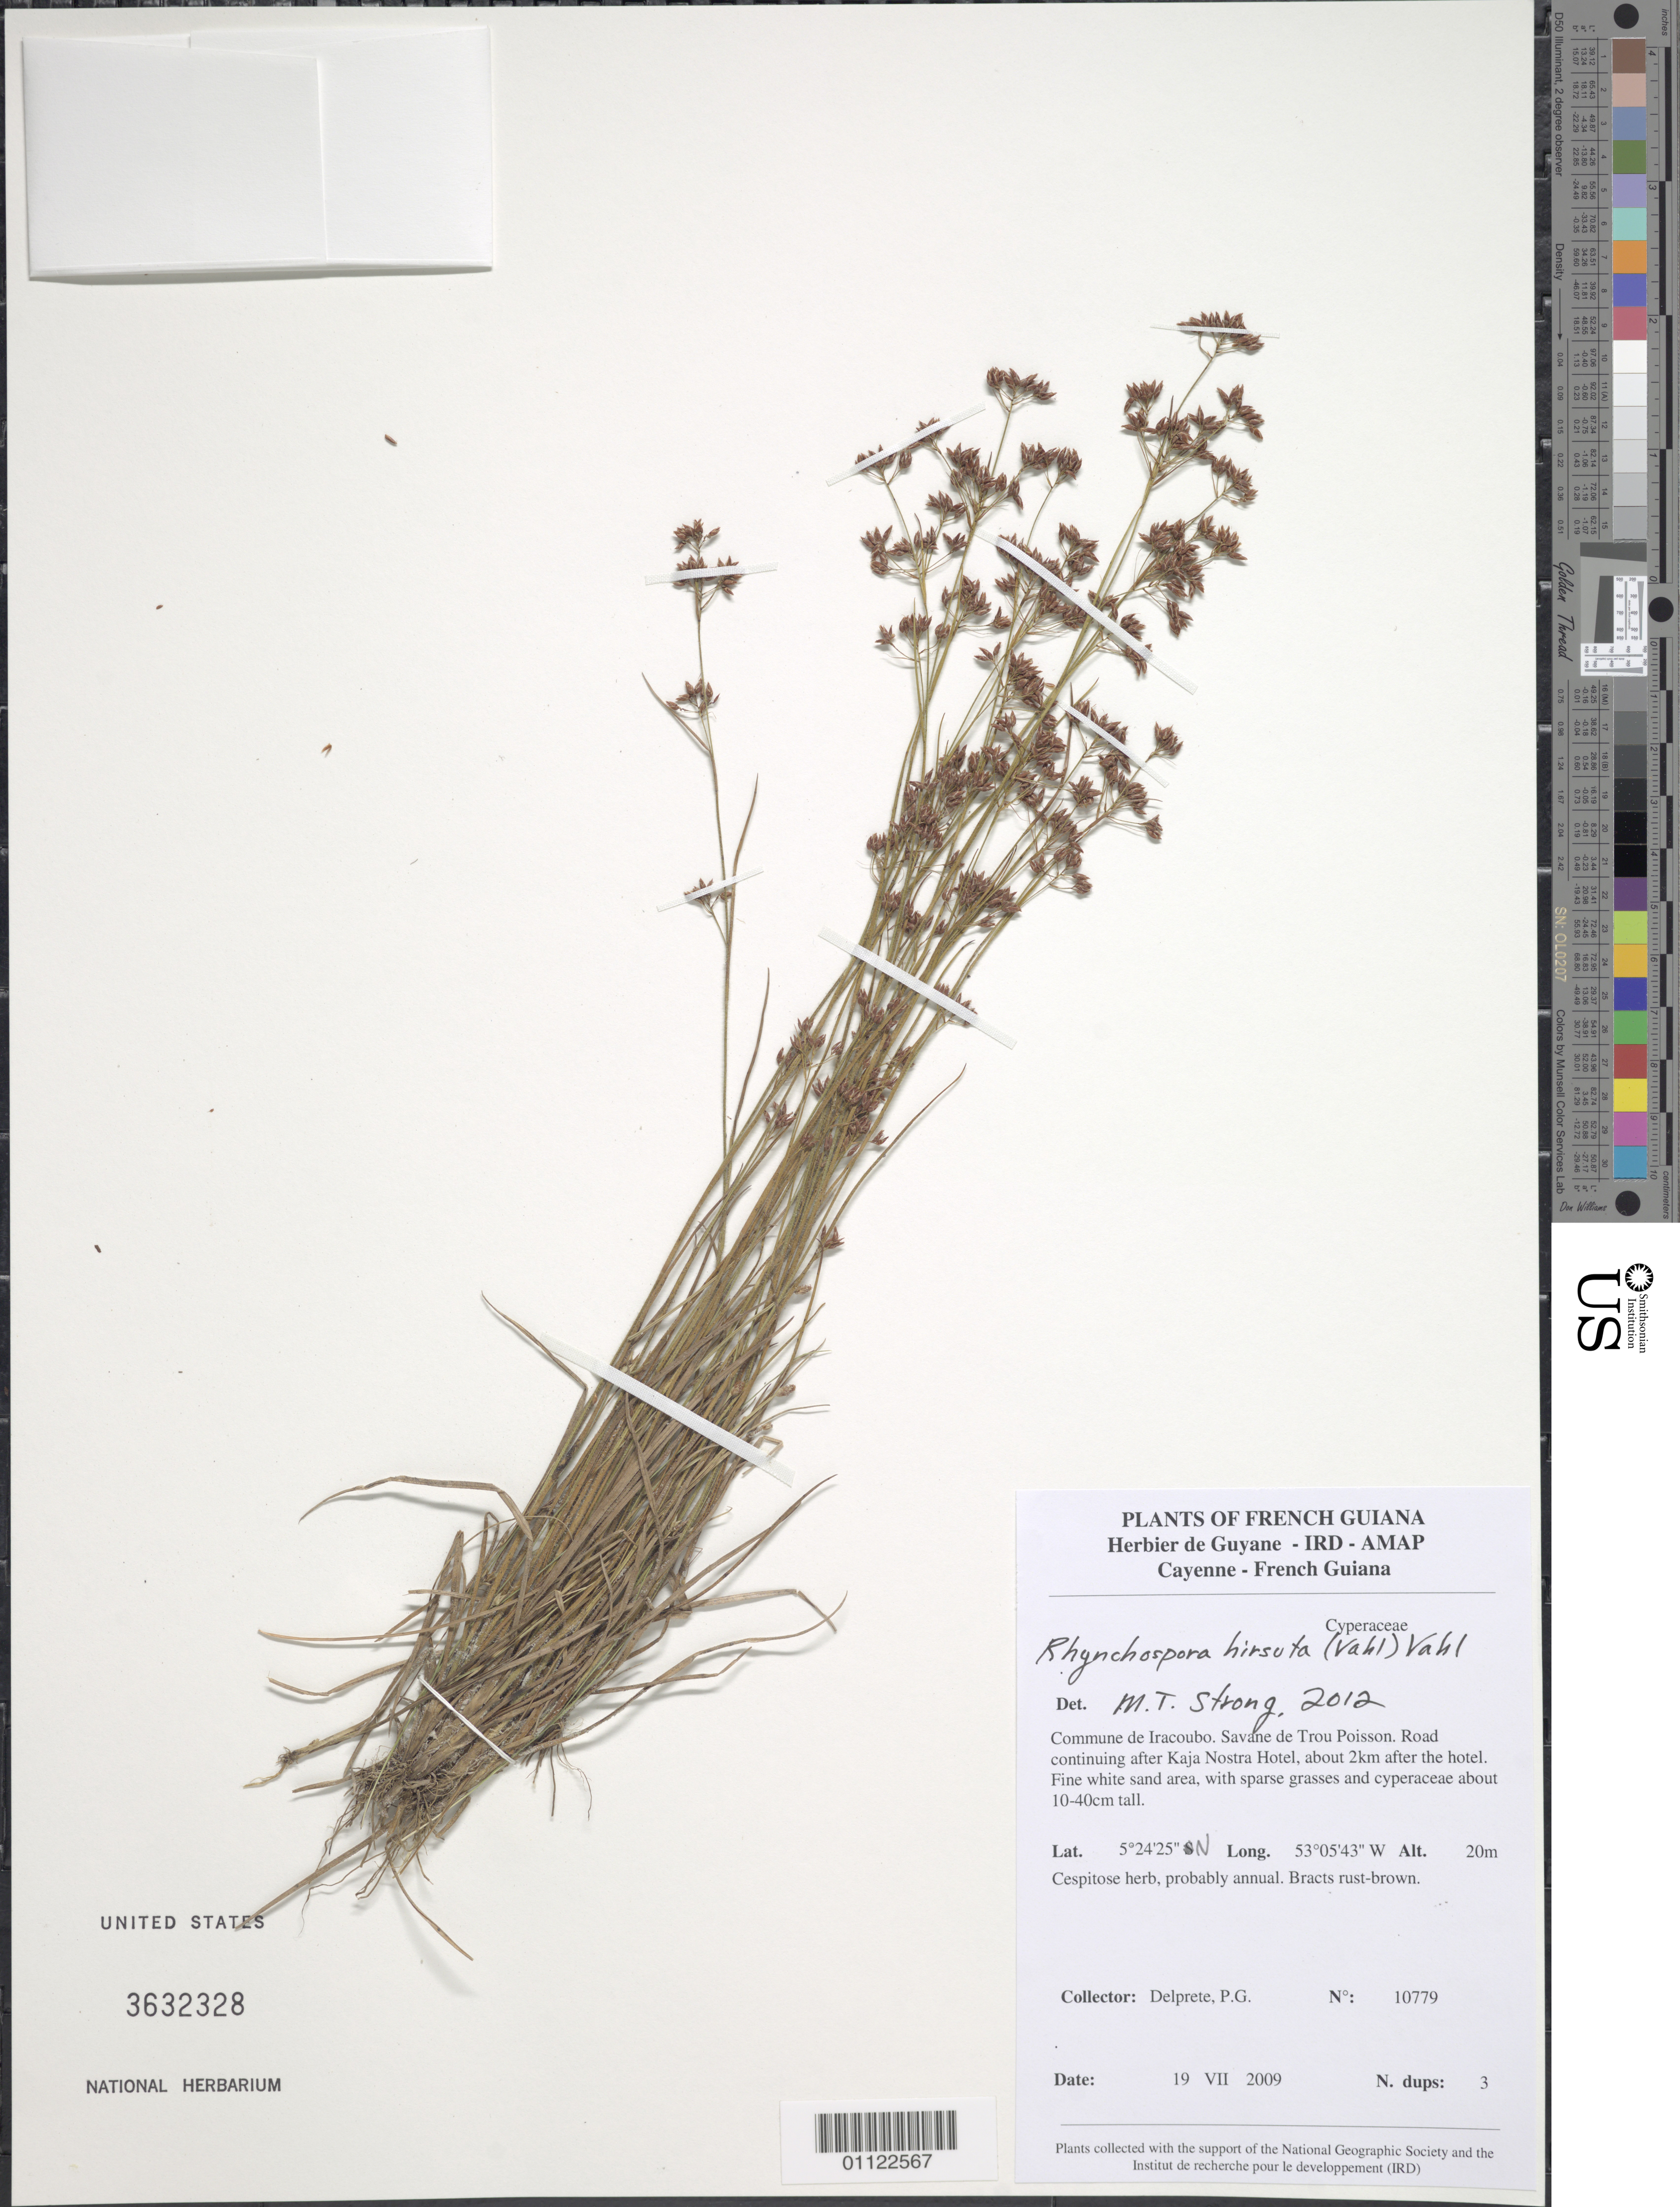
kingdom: Plantae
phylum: Tracheophyta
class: Liliopsida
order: Poales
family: Cyperaceae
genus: Rhynchospora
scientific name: Rhynchospora hirsuta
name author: (Vahl) Vahl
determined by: Strong, M. T., (US), Smithsonian Institution - National Museum of Natural History (UNITED STATES)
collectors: P. G. Delprete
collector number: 10779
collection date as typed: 19-Jul-09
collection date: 2009-07-19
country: French Guiana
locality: Commune de Iracoubo. Savane de Trou Poisson. Road continuing after Kaja Nostra Hotel, about 2km after the hotel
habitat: Fine white sand area, with sparse grasses and cyperaceae about 10-40cm tall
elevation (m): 20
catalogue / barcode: US 3632328